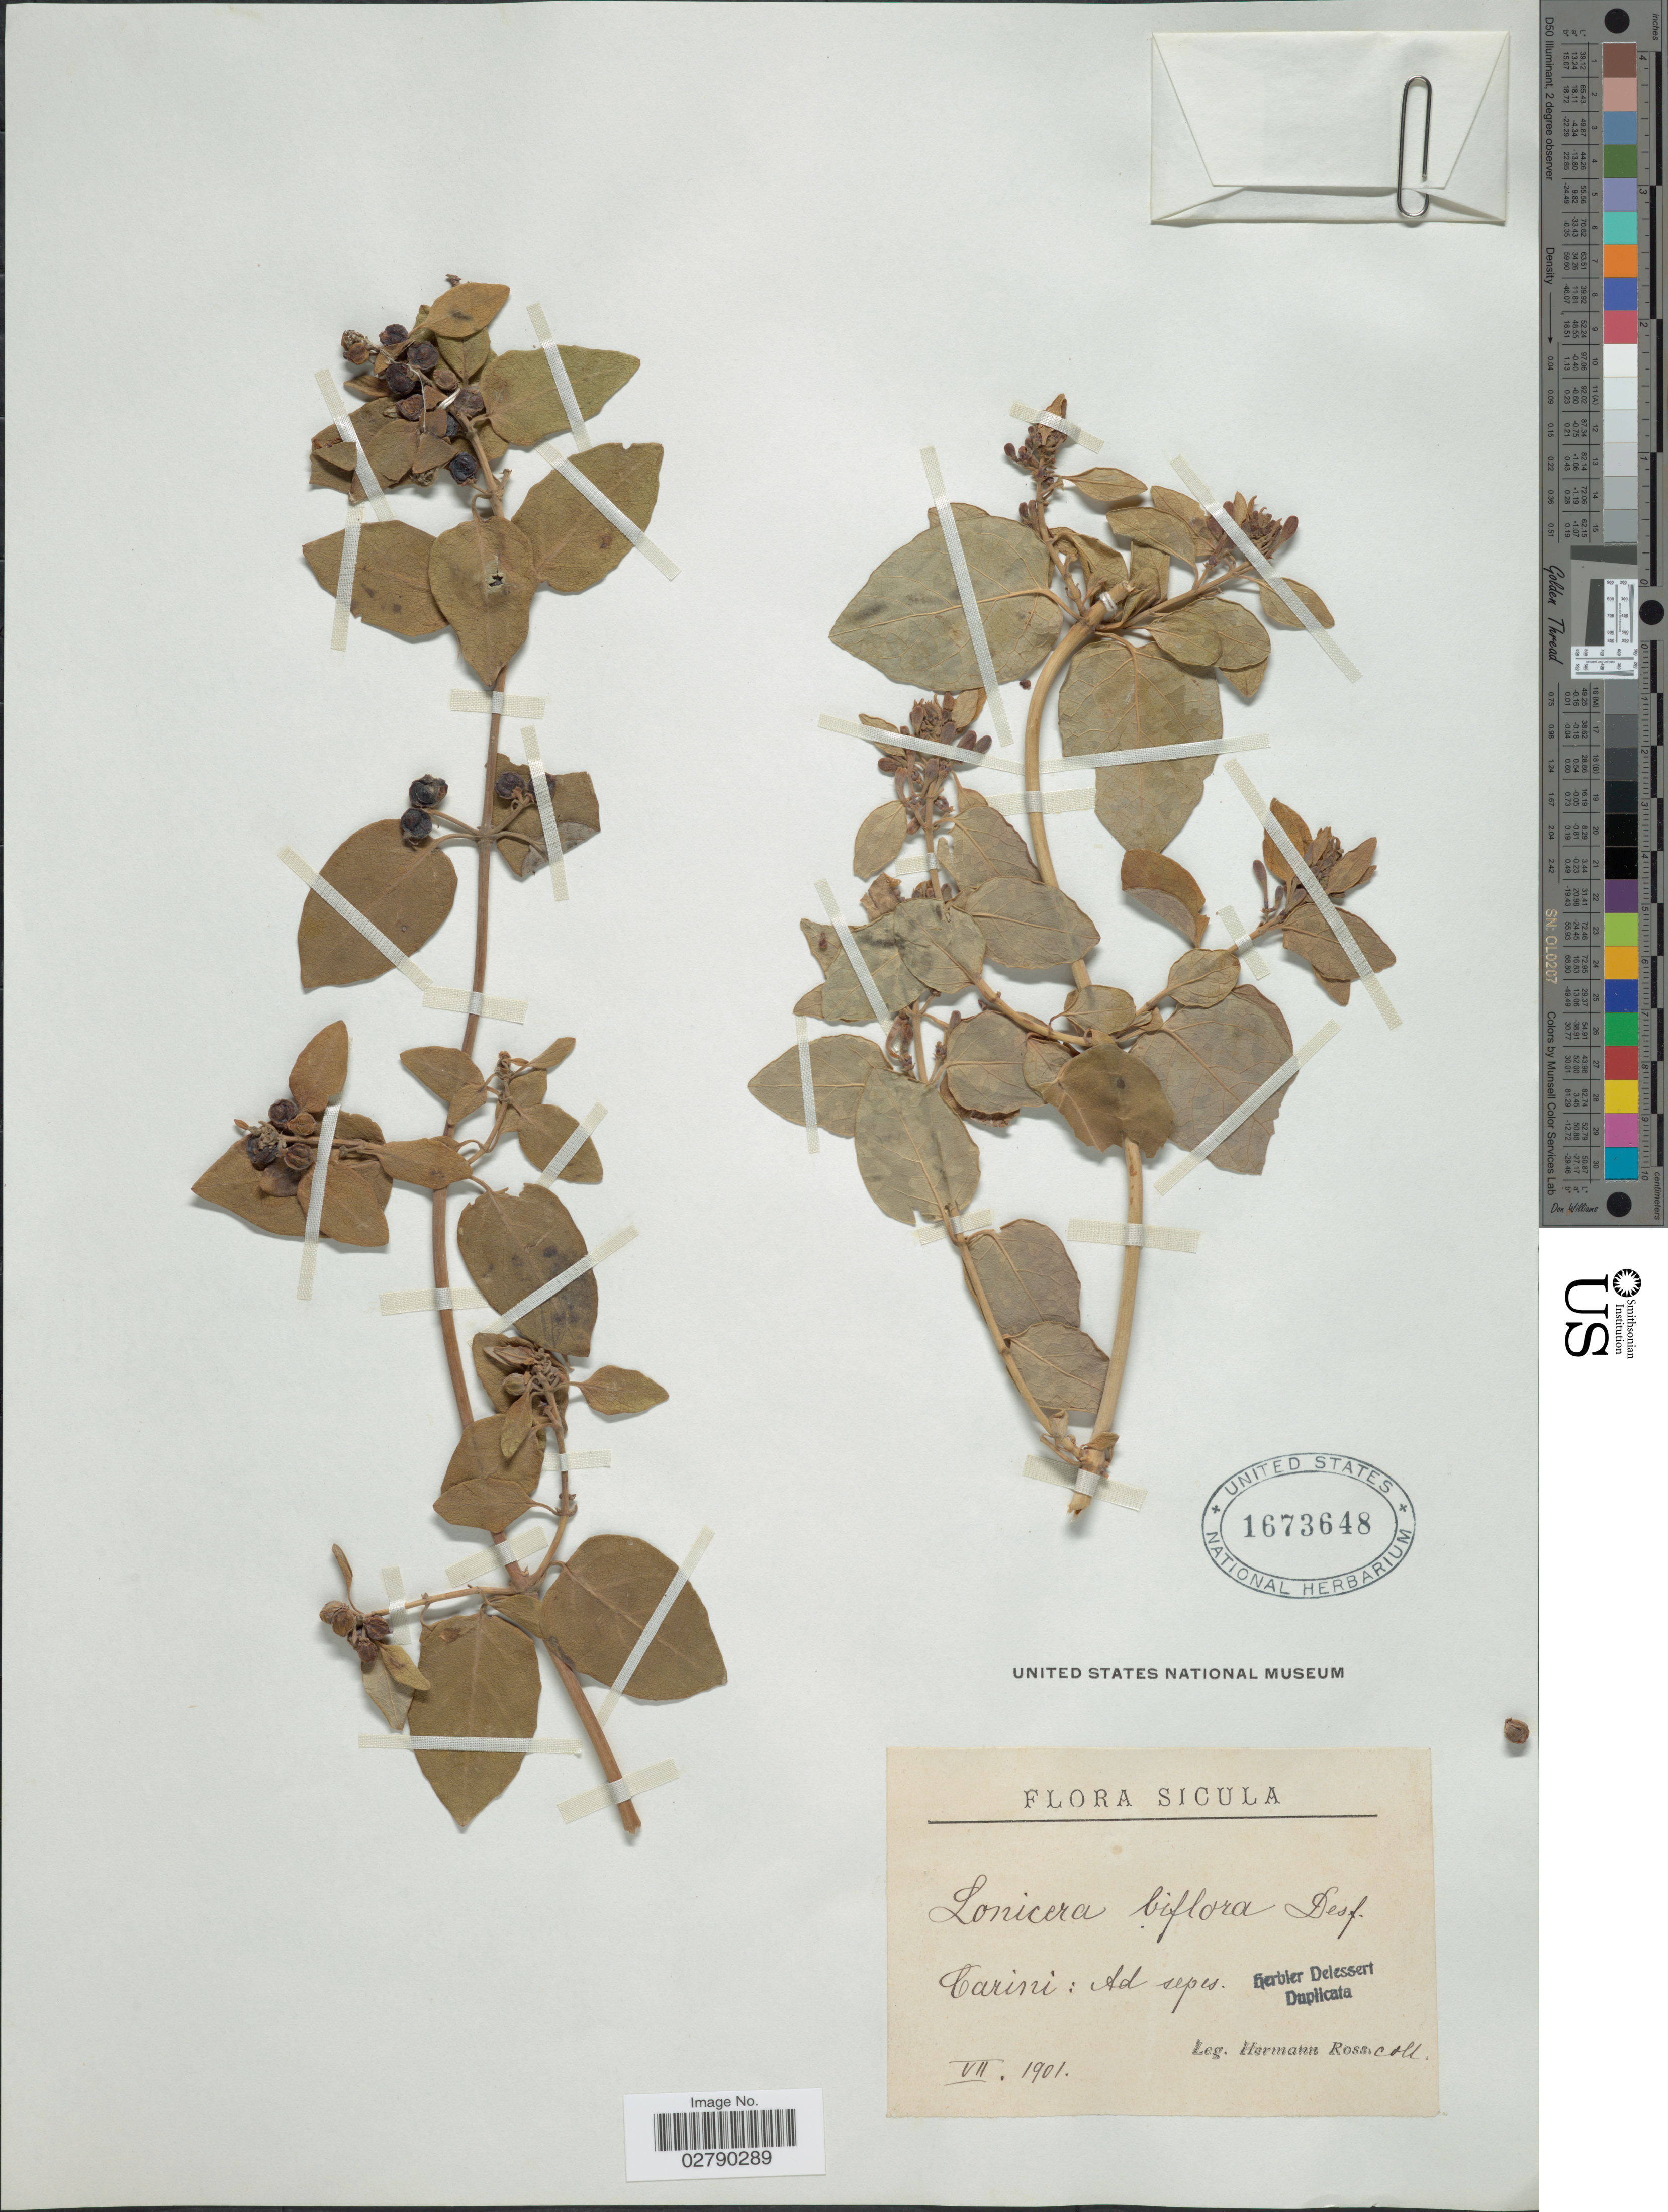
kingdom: Plantae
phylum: Tracheophyta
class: Magnoliopsida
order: Dipsacales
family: Caprifoliaceae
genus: Lonicera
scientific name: Lonicera biflora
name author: Desf.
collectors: H. Ross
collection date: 1901-07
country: Italy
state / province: Siciliana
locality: Sicula. Carini: Ad sepes.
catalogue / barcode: US 1673648